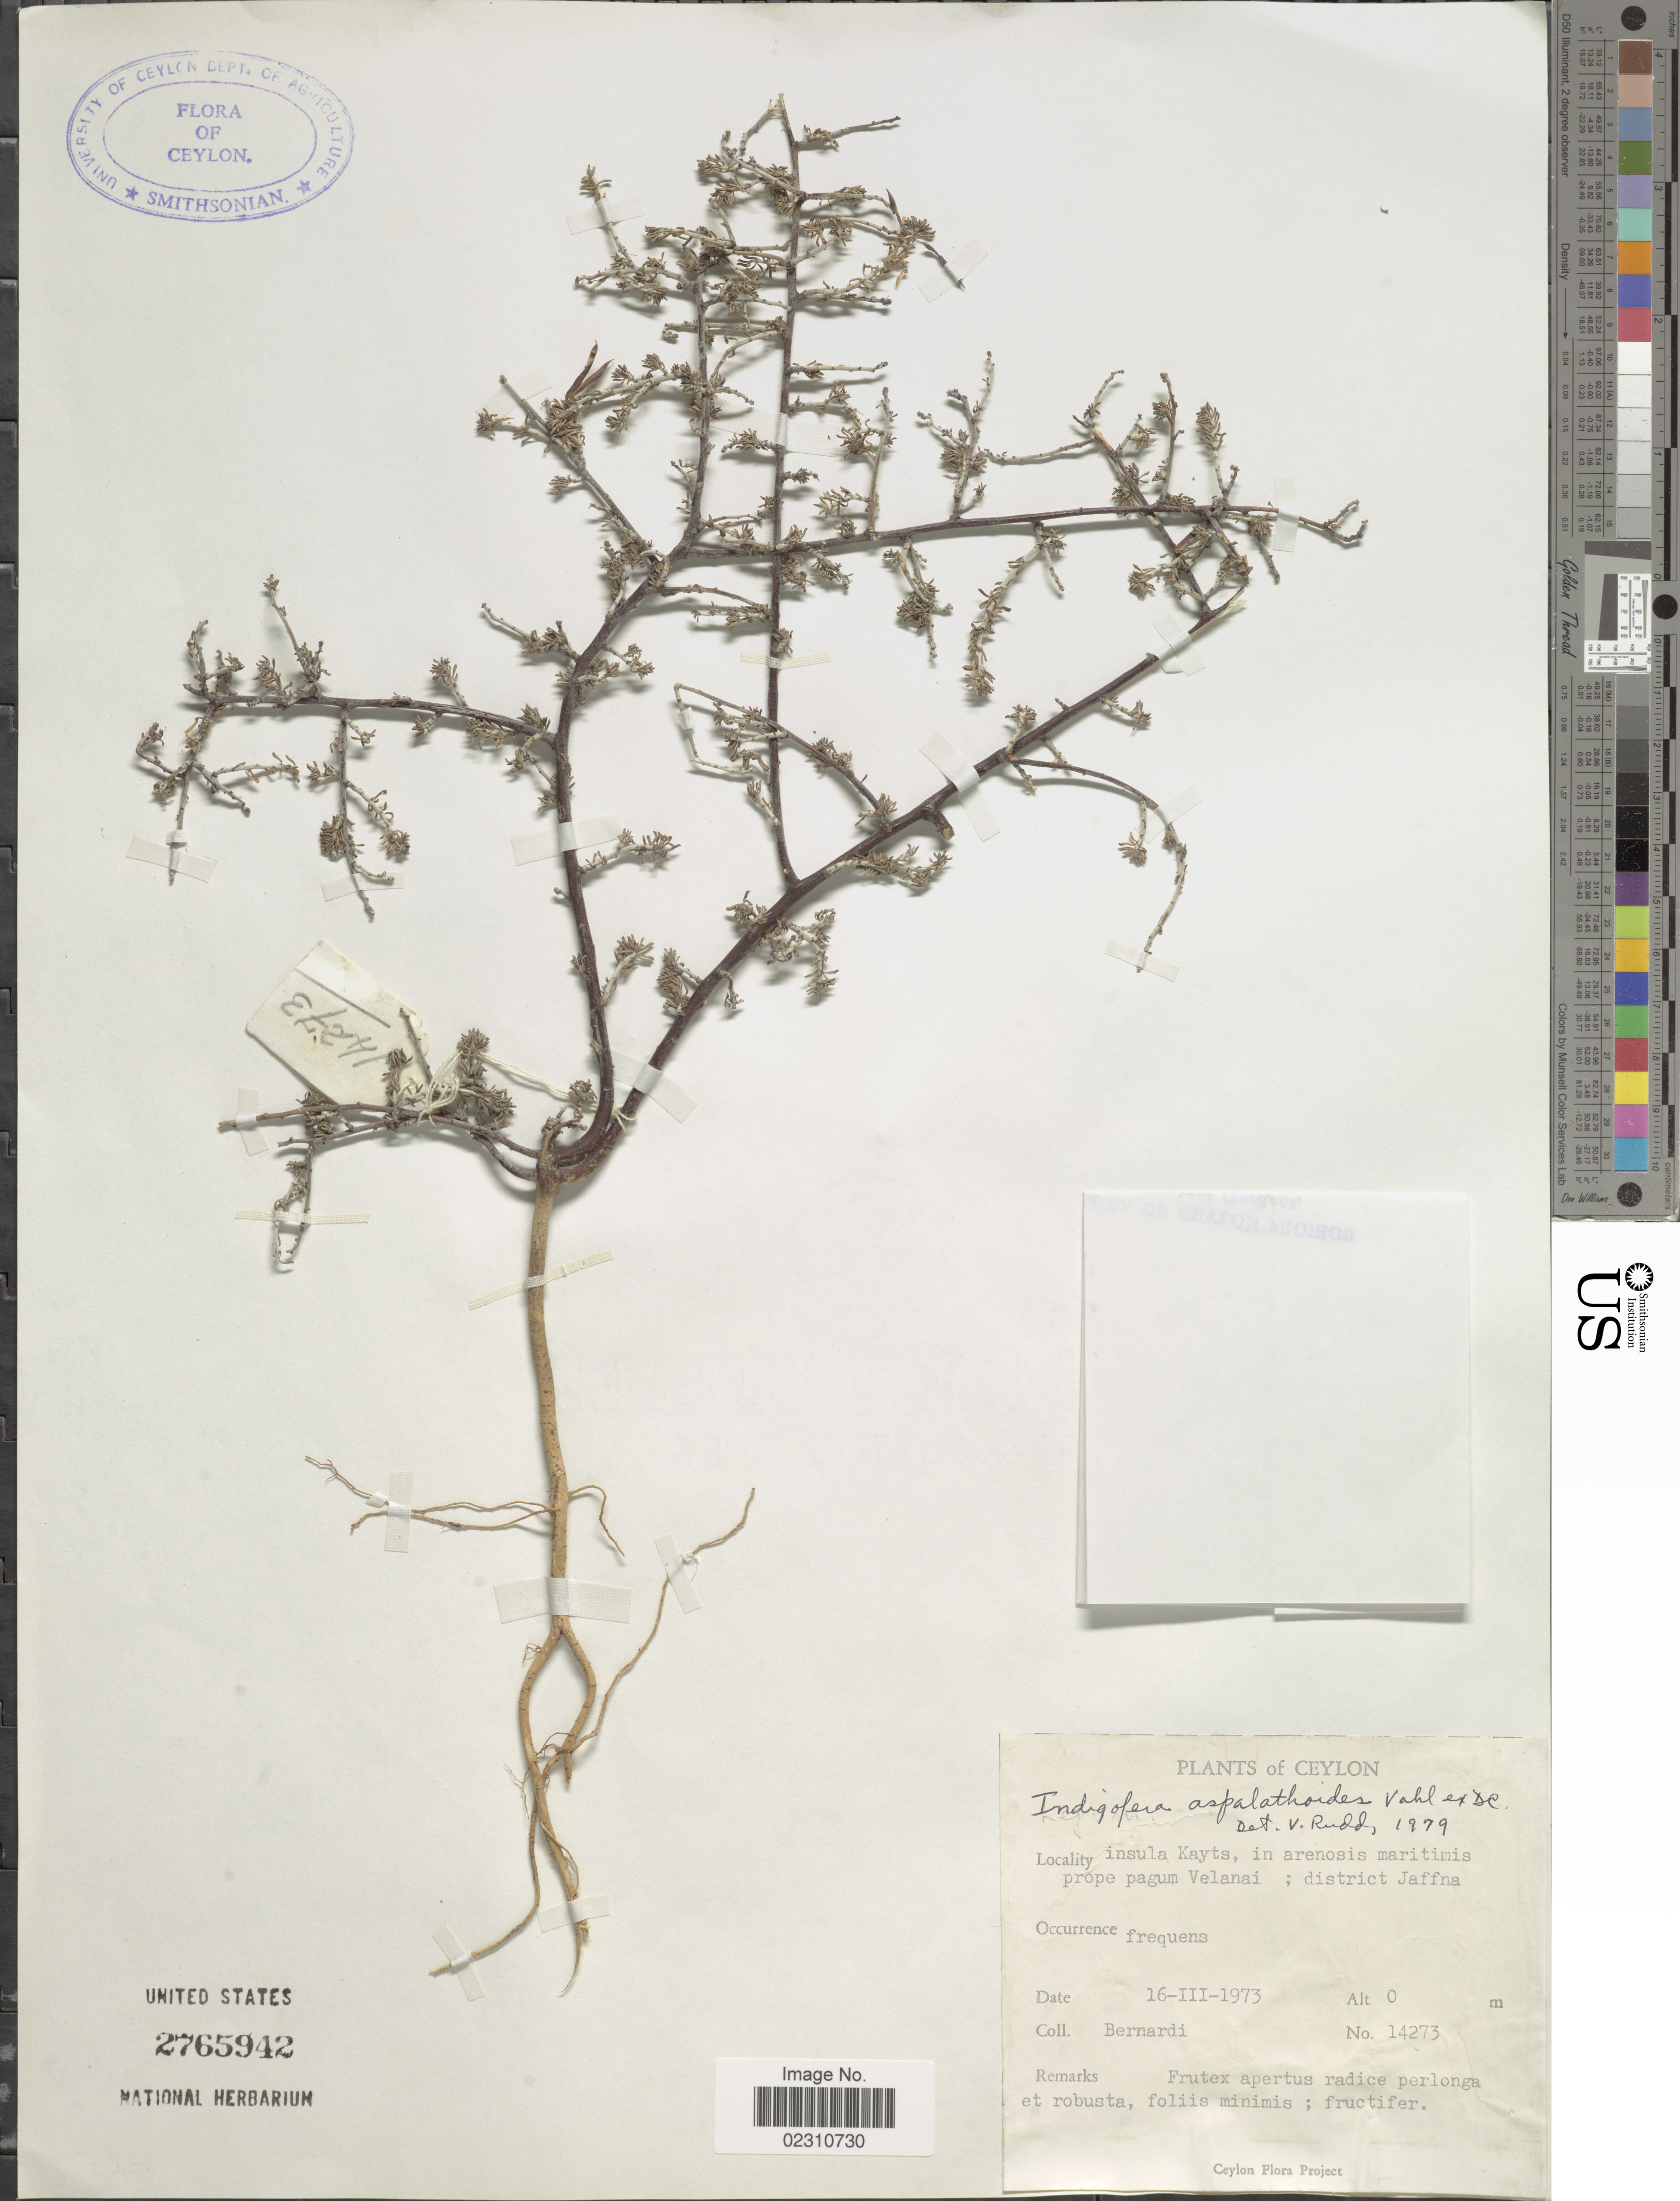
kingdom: Plantae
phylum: Tracheophyta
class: Magnoliopsida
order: Fabales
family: Fabaceae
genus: Indigofera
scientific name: Indigofera aspalathoides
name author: DC.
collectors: Bernardi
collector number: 14273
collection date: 1973-03-16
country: Sri Lanka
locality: Ceylon, Insula Kayts, in arenosis maritimis prope pagum Velanai; district Jaffina.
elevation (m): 0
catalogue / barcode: US 2765942